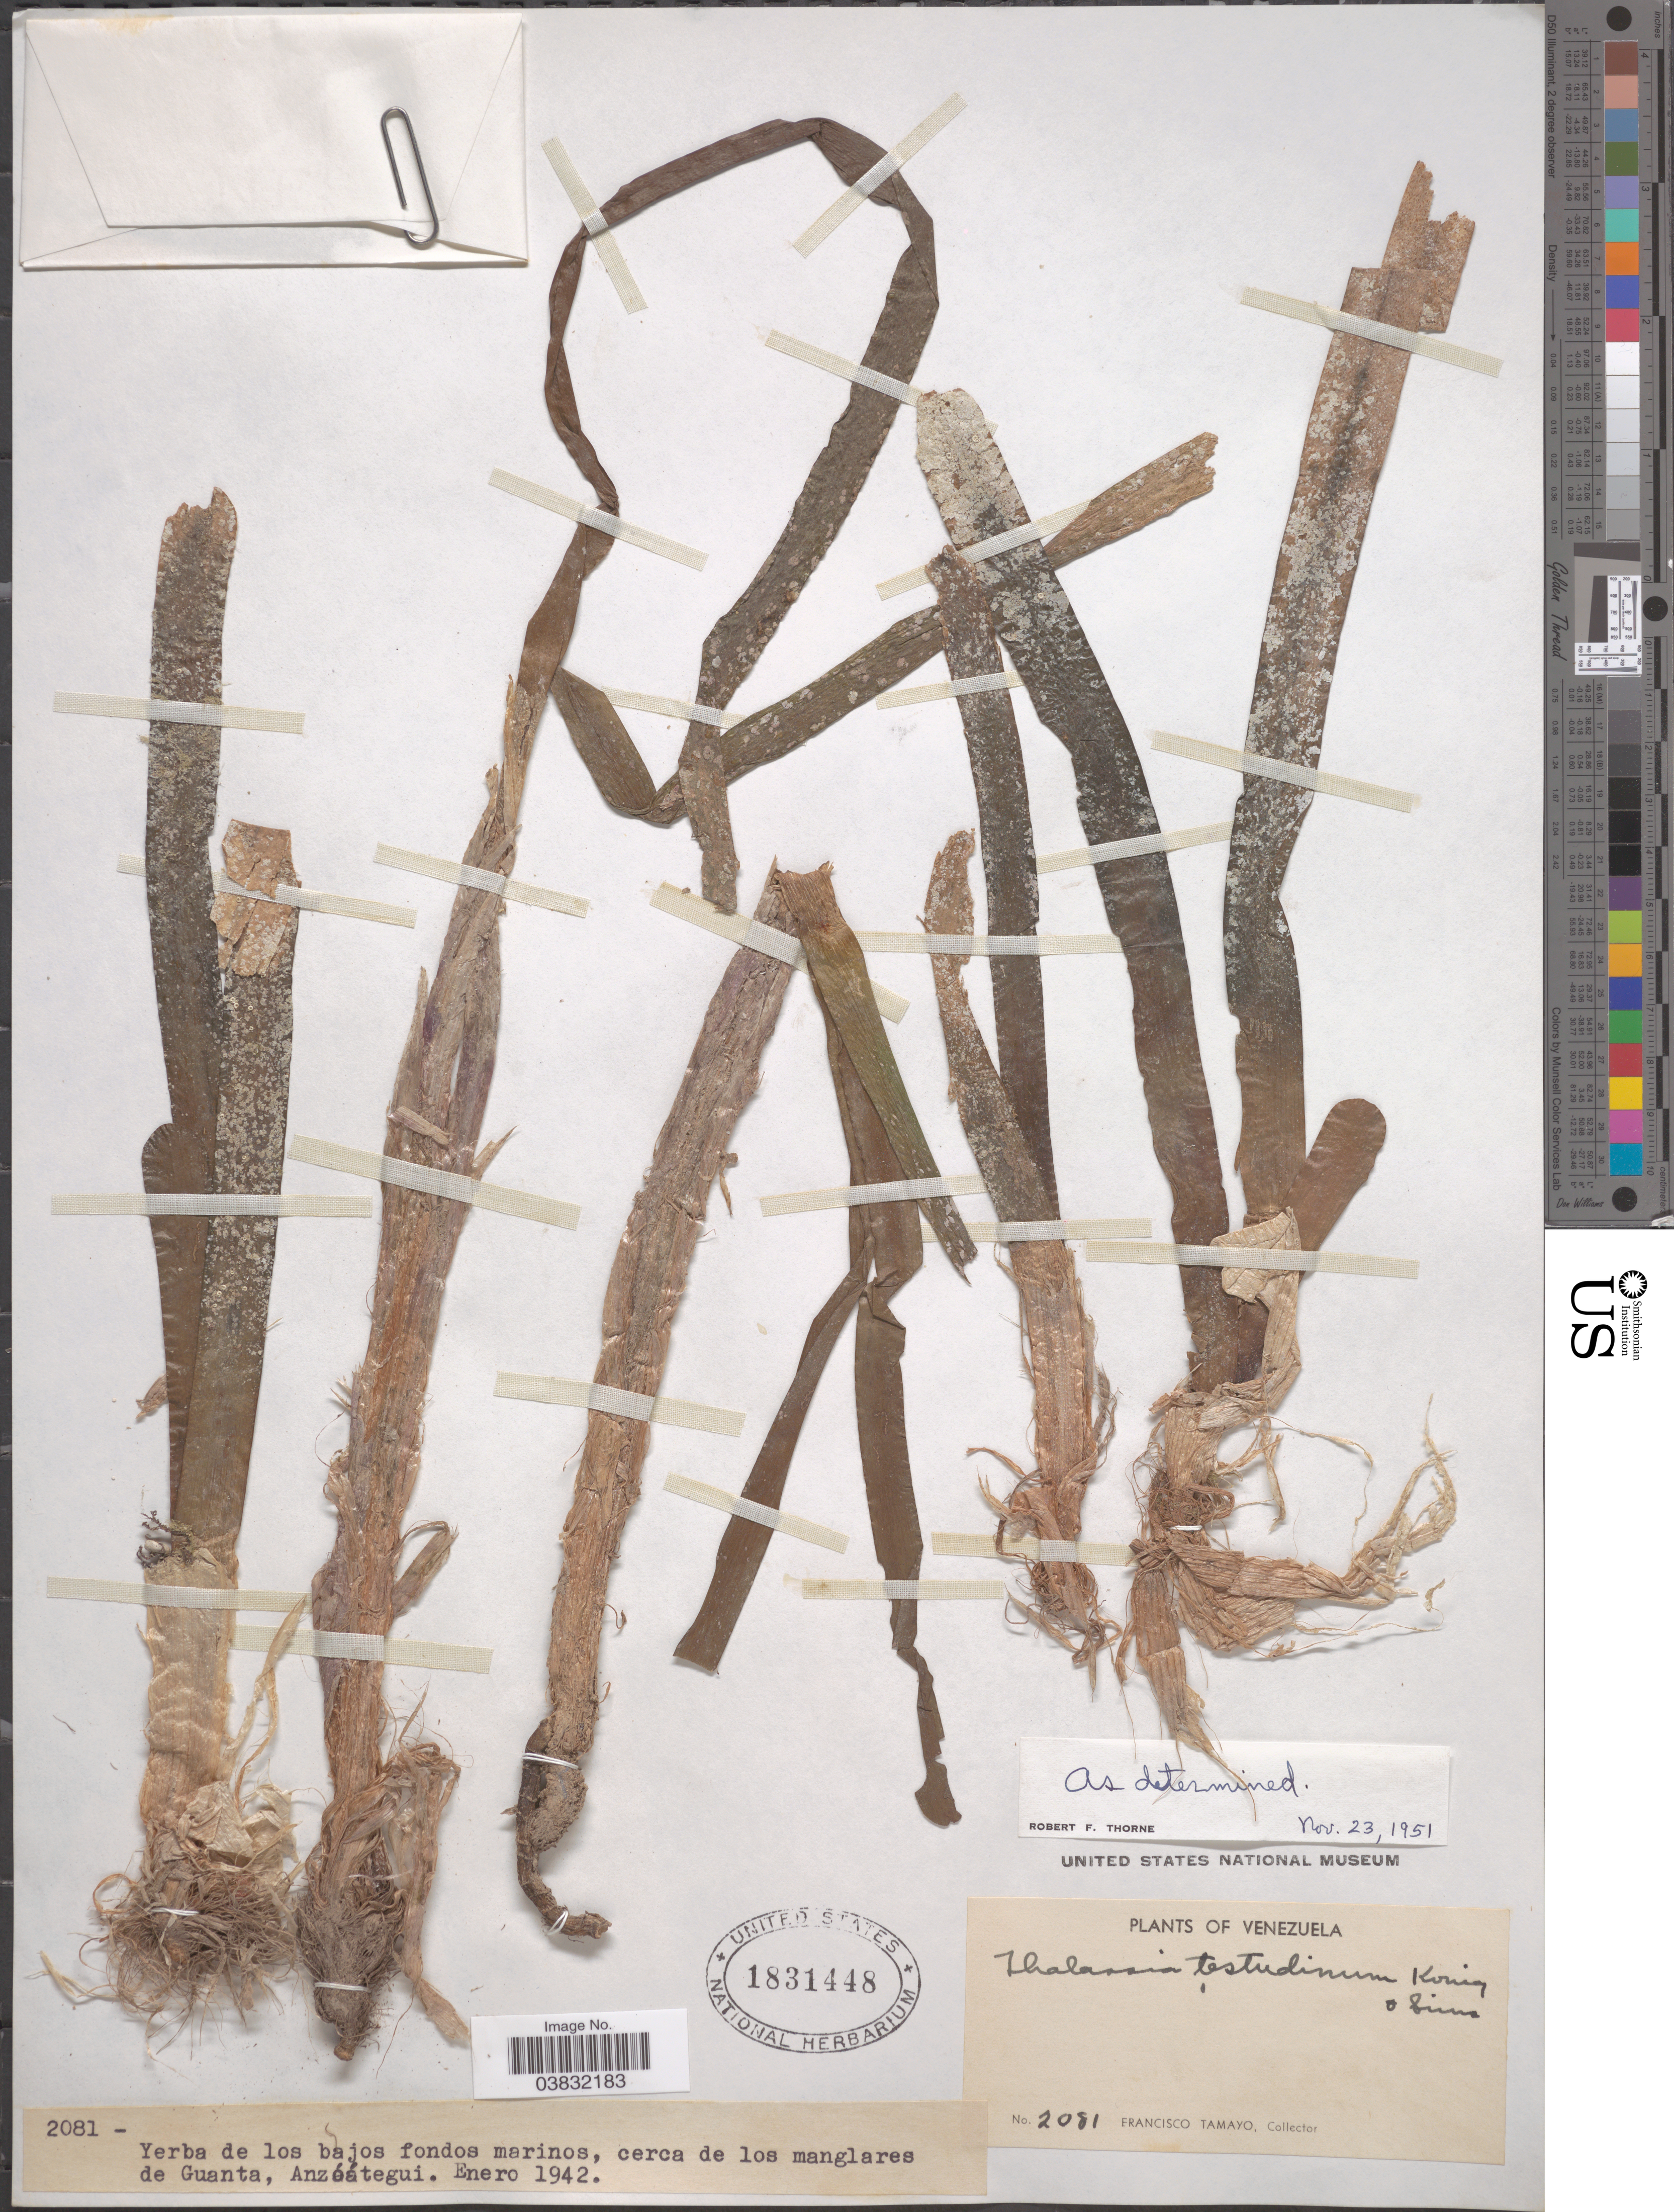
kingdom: Plantae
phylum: Tracheophyta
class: Liliopsida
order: Alismatales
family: Hydrocharitaceae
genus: Thalassia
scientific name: Thalassia testudinum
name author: Banks & Sol. ex K.D. Koenig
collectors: F. Tamayo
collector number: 2081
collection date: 1942-01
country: Venezuela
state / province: Anzoategui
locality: Cerca de los manglares de Guanta.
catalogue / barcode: US 1831448